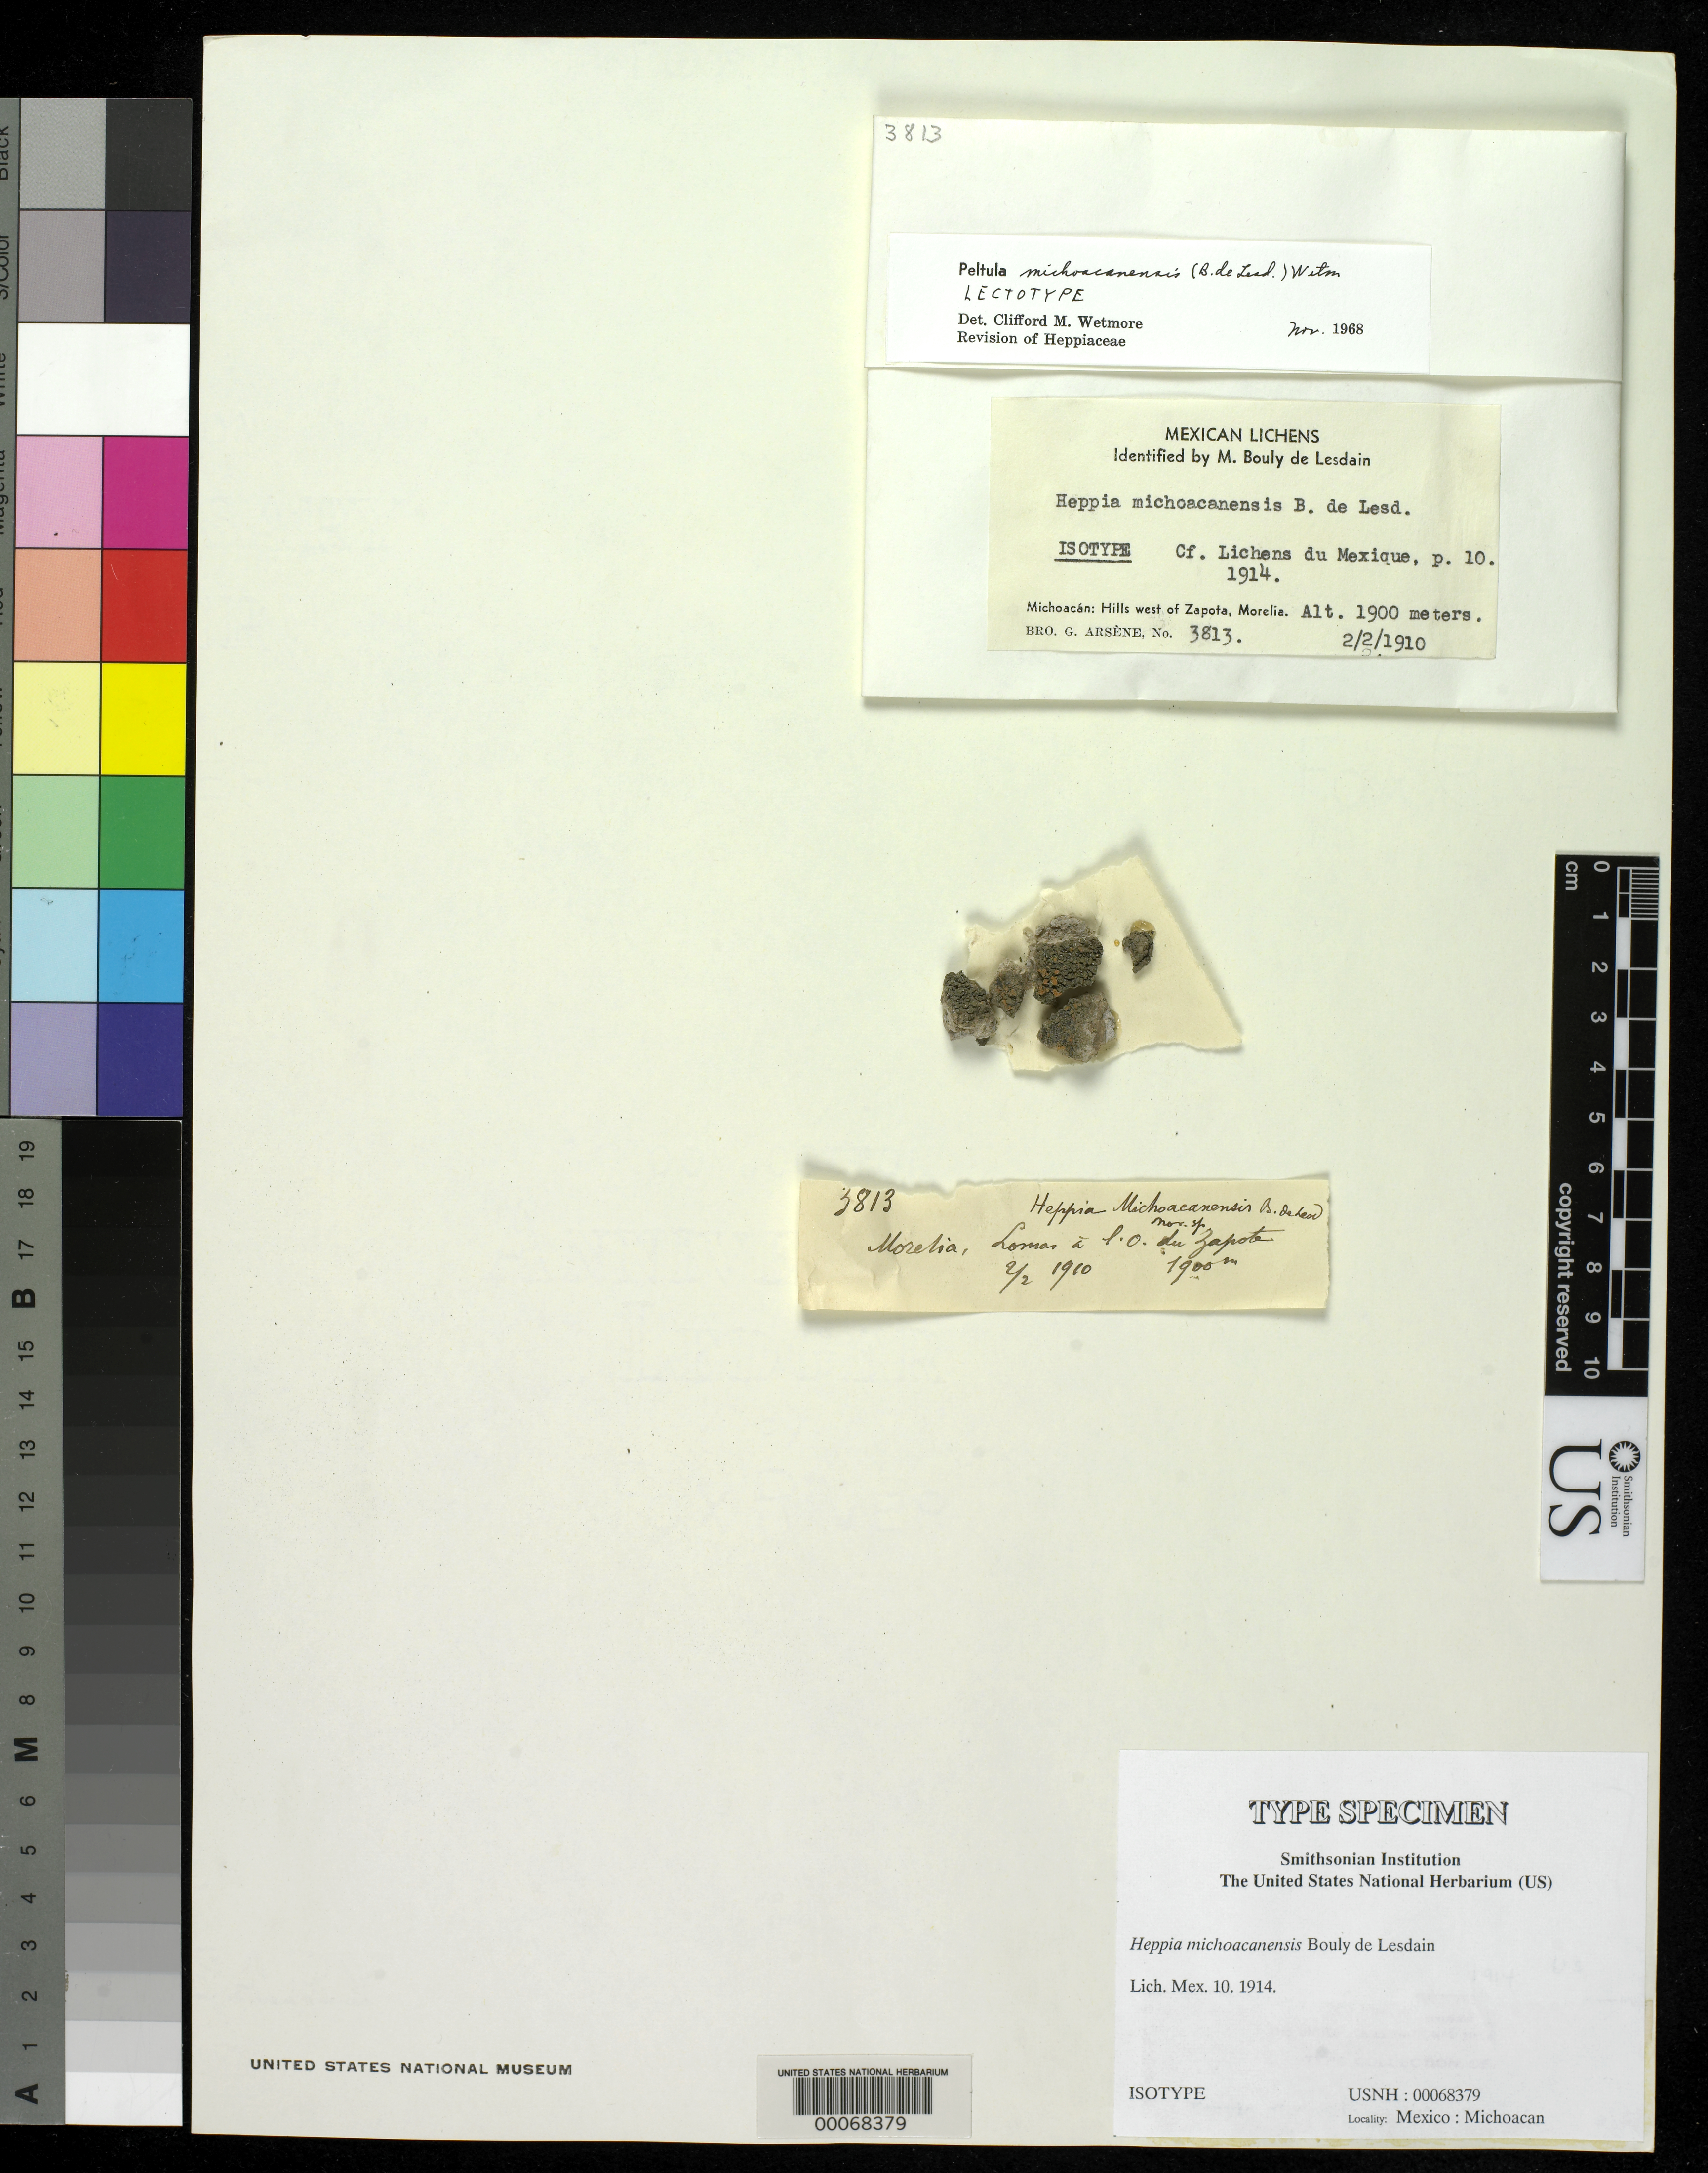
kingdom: Fungi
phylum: Ascomycota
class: Lichinomycetes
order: Lichinales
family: Lichinaceae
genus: Heppia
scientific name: Heppia michoacanensis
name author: B. de Lesd.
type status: Isotype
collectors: Bro. G. Arsène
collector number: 3813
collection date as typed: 02 Feb 1910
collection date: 1910-02-02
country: Mexico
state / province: Michoacán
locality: Hills W of Zapota, Morelia.